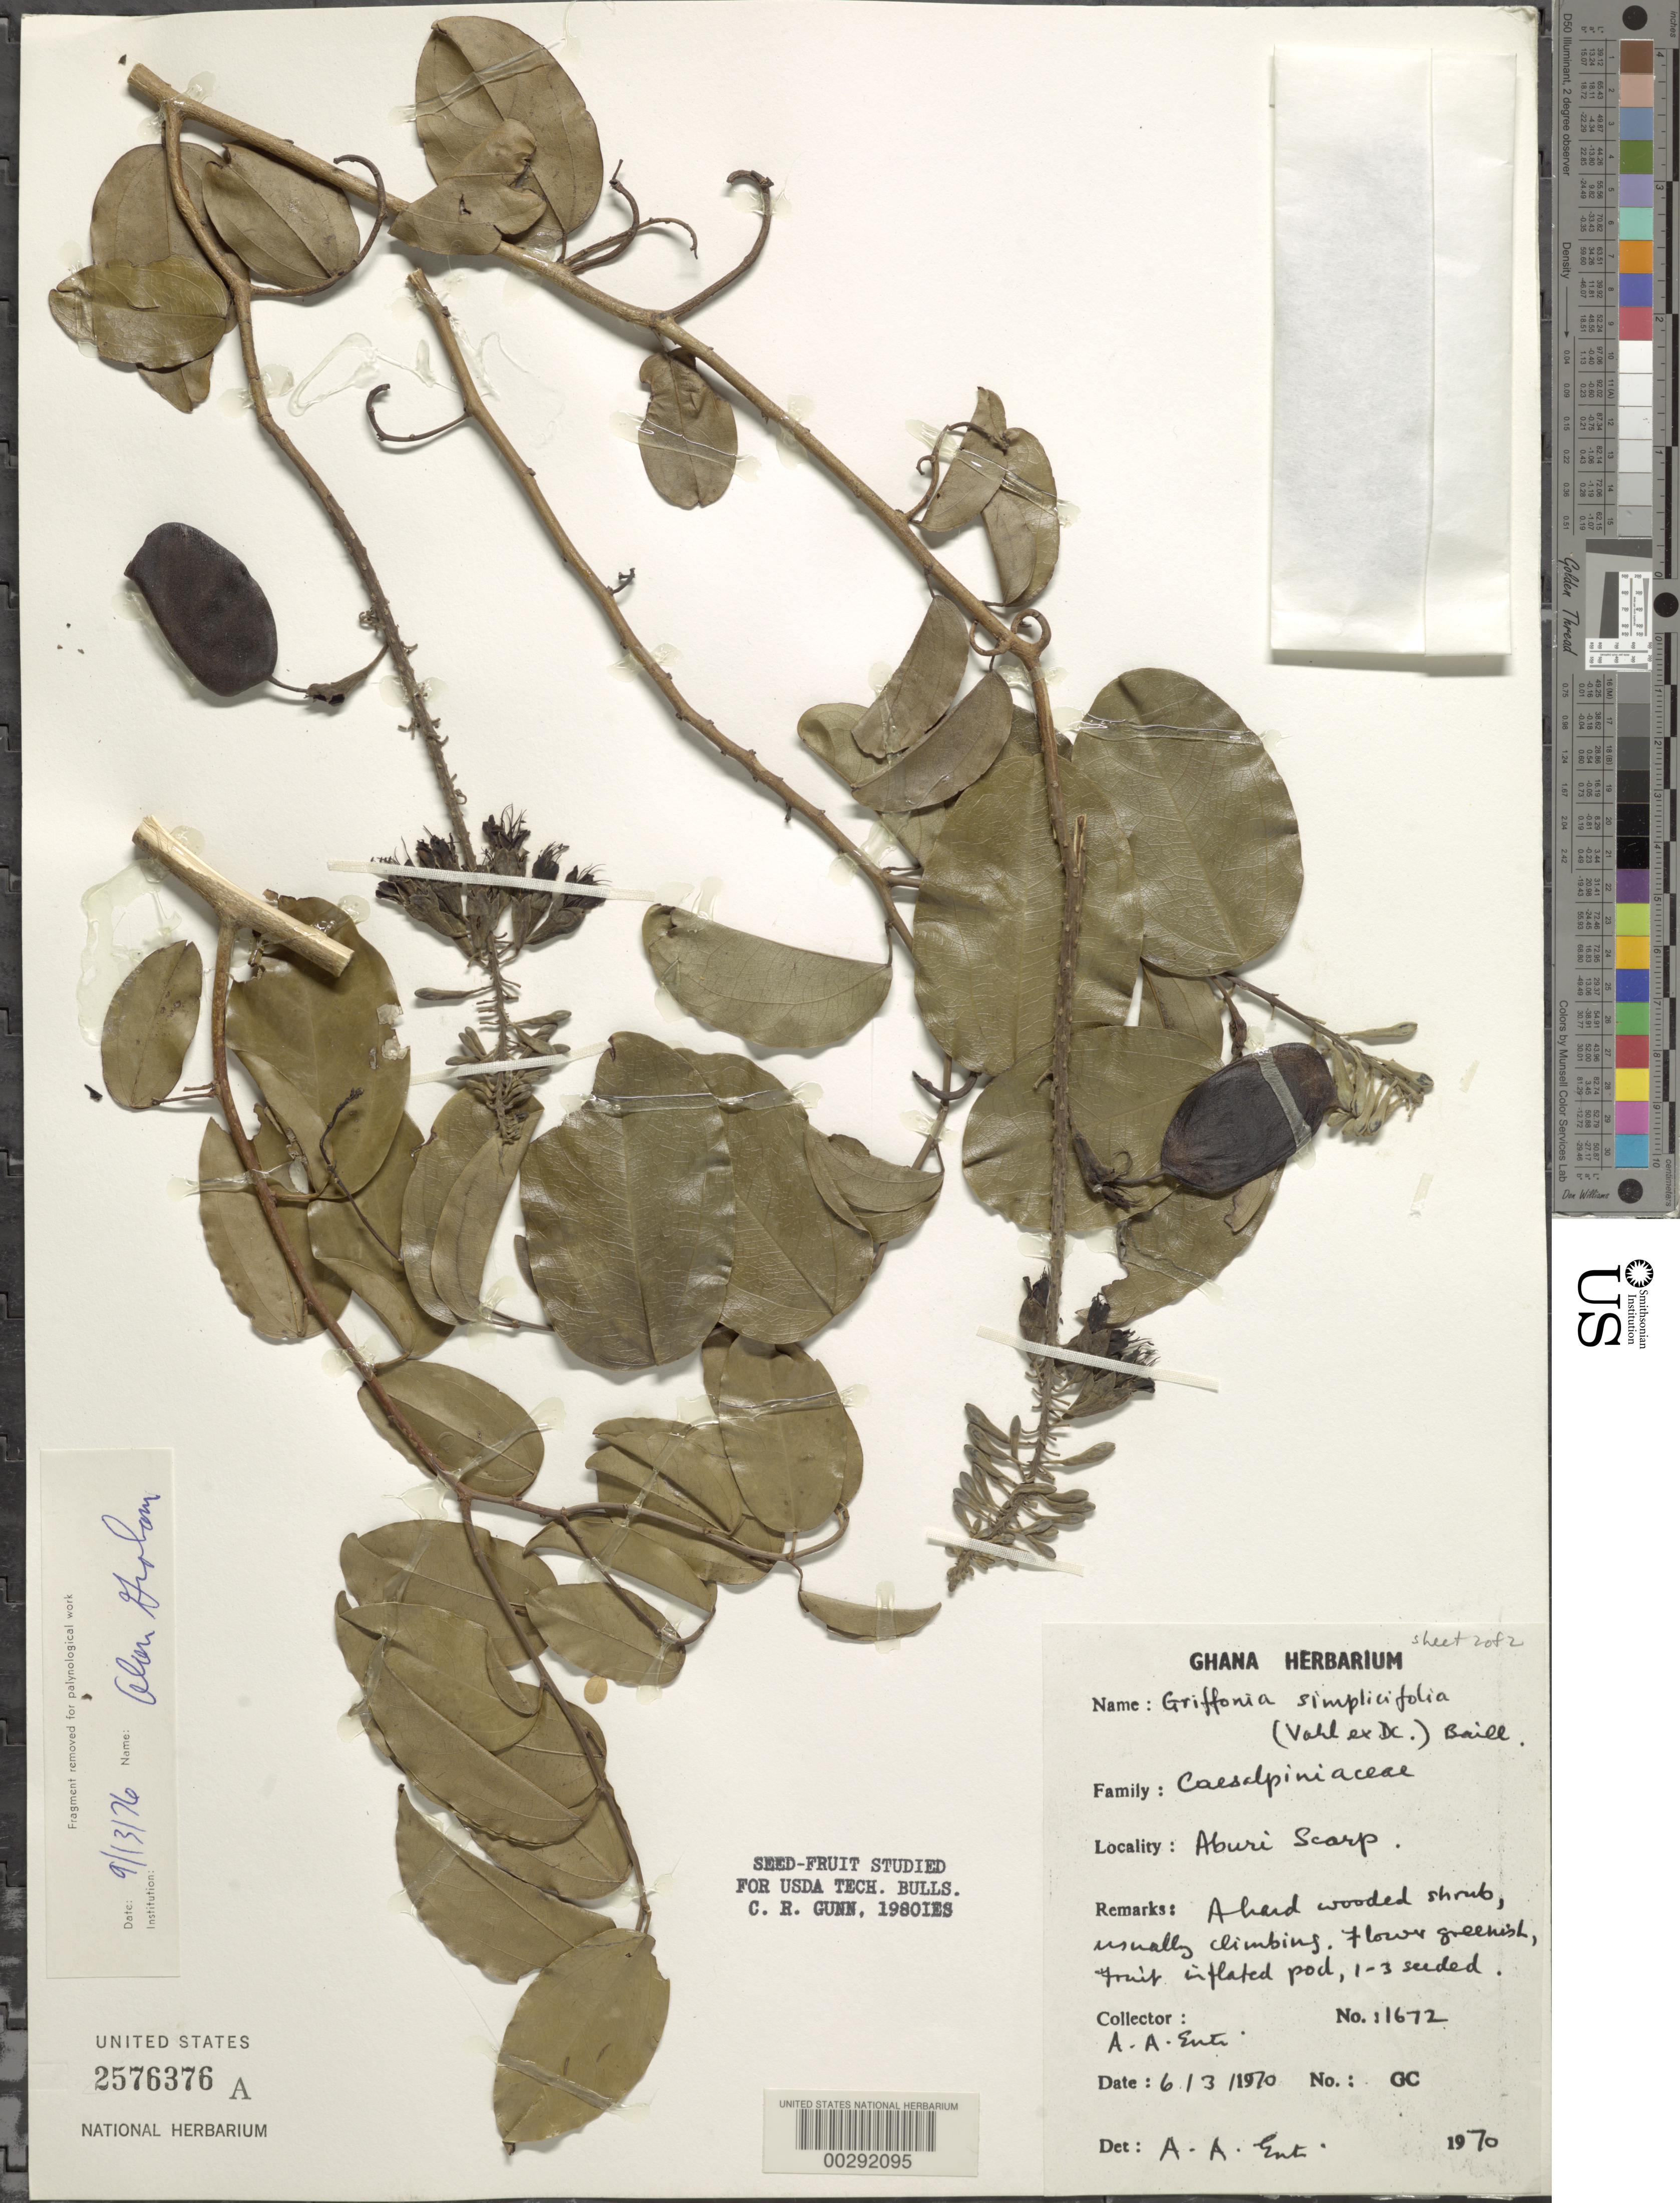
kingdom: Plantae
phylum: Tracheophyta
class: Magnoliopsida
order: Fabales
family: Fabaceae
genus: Griffonia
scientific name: Griffonia simplicifolia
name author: Baill.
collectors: A. Enti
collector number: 1672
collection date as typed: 06 Mar 1970 or 03 Jun 1970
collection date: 1970-03-06 or 1970-06-03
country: Ghana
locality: Aburi scarp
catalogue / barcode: US 2576376A